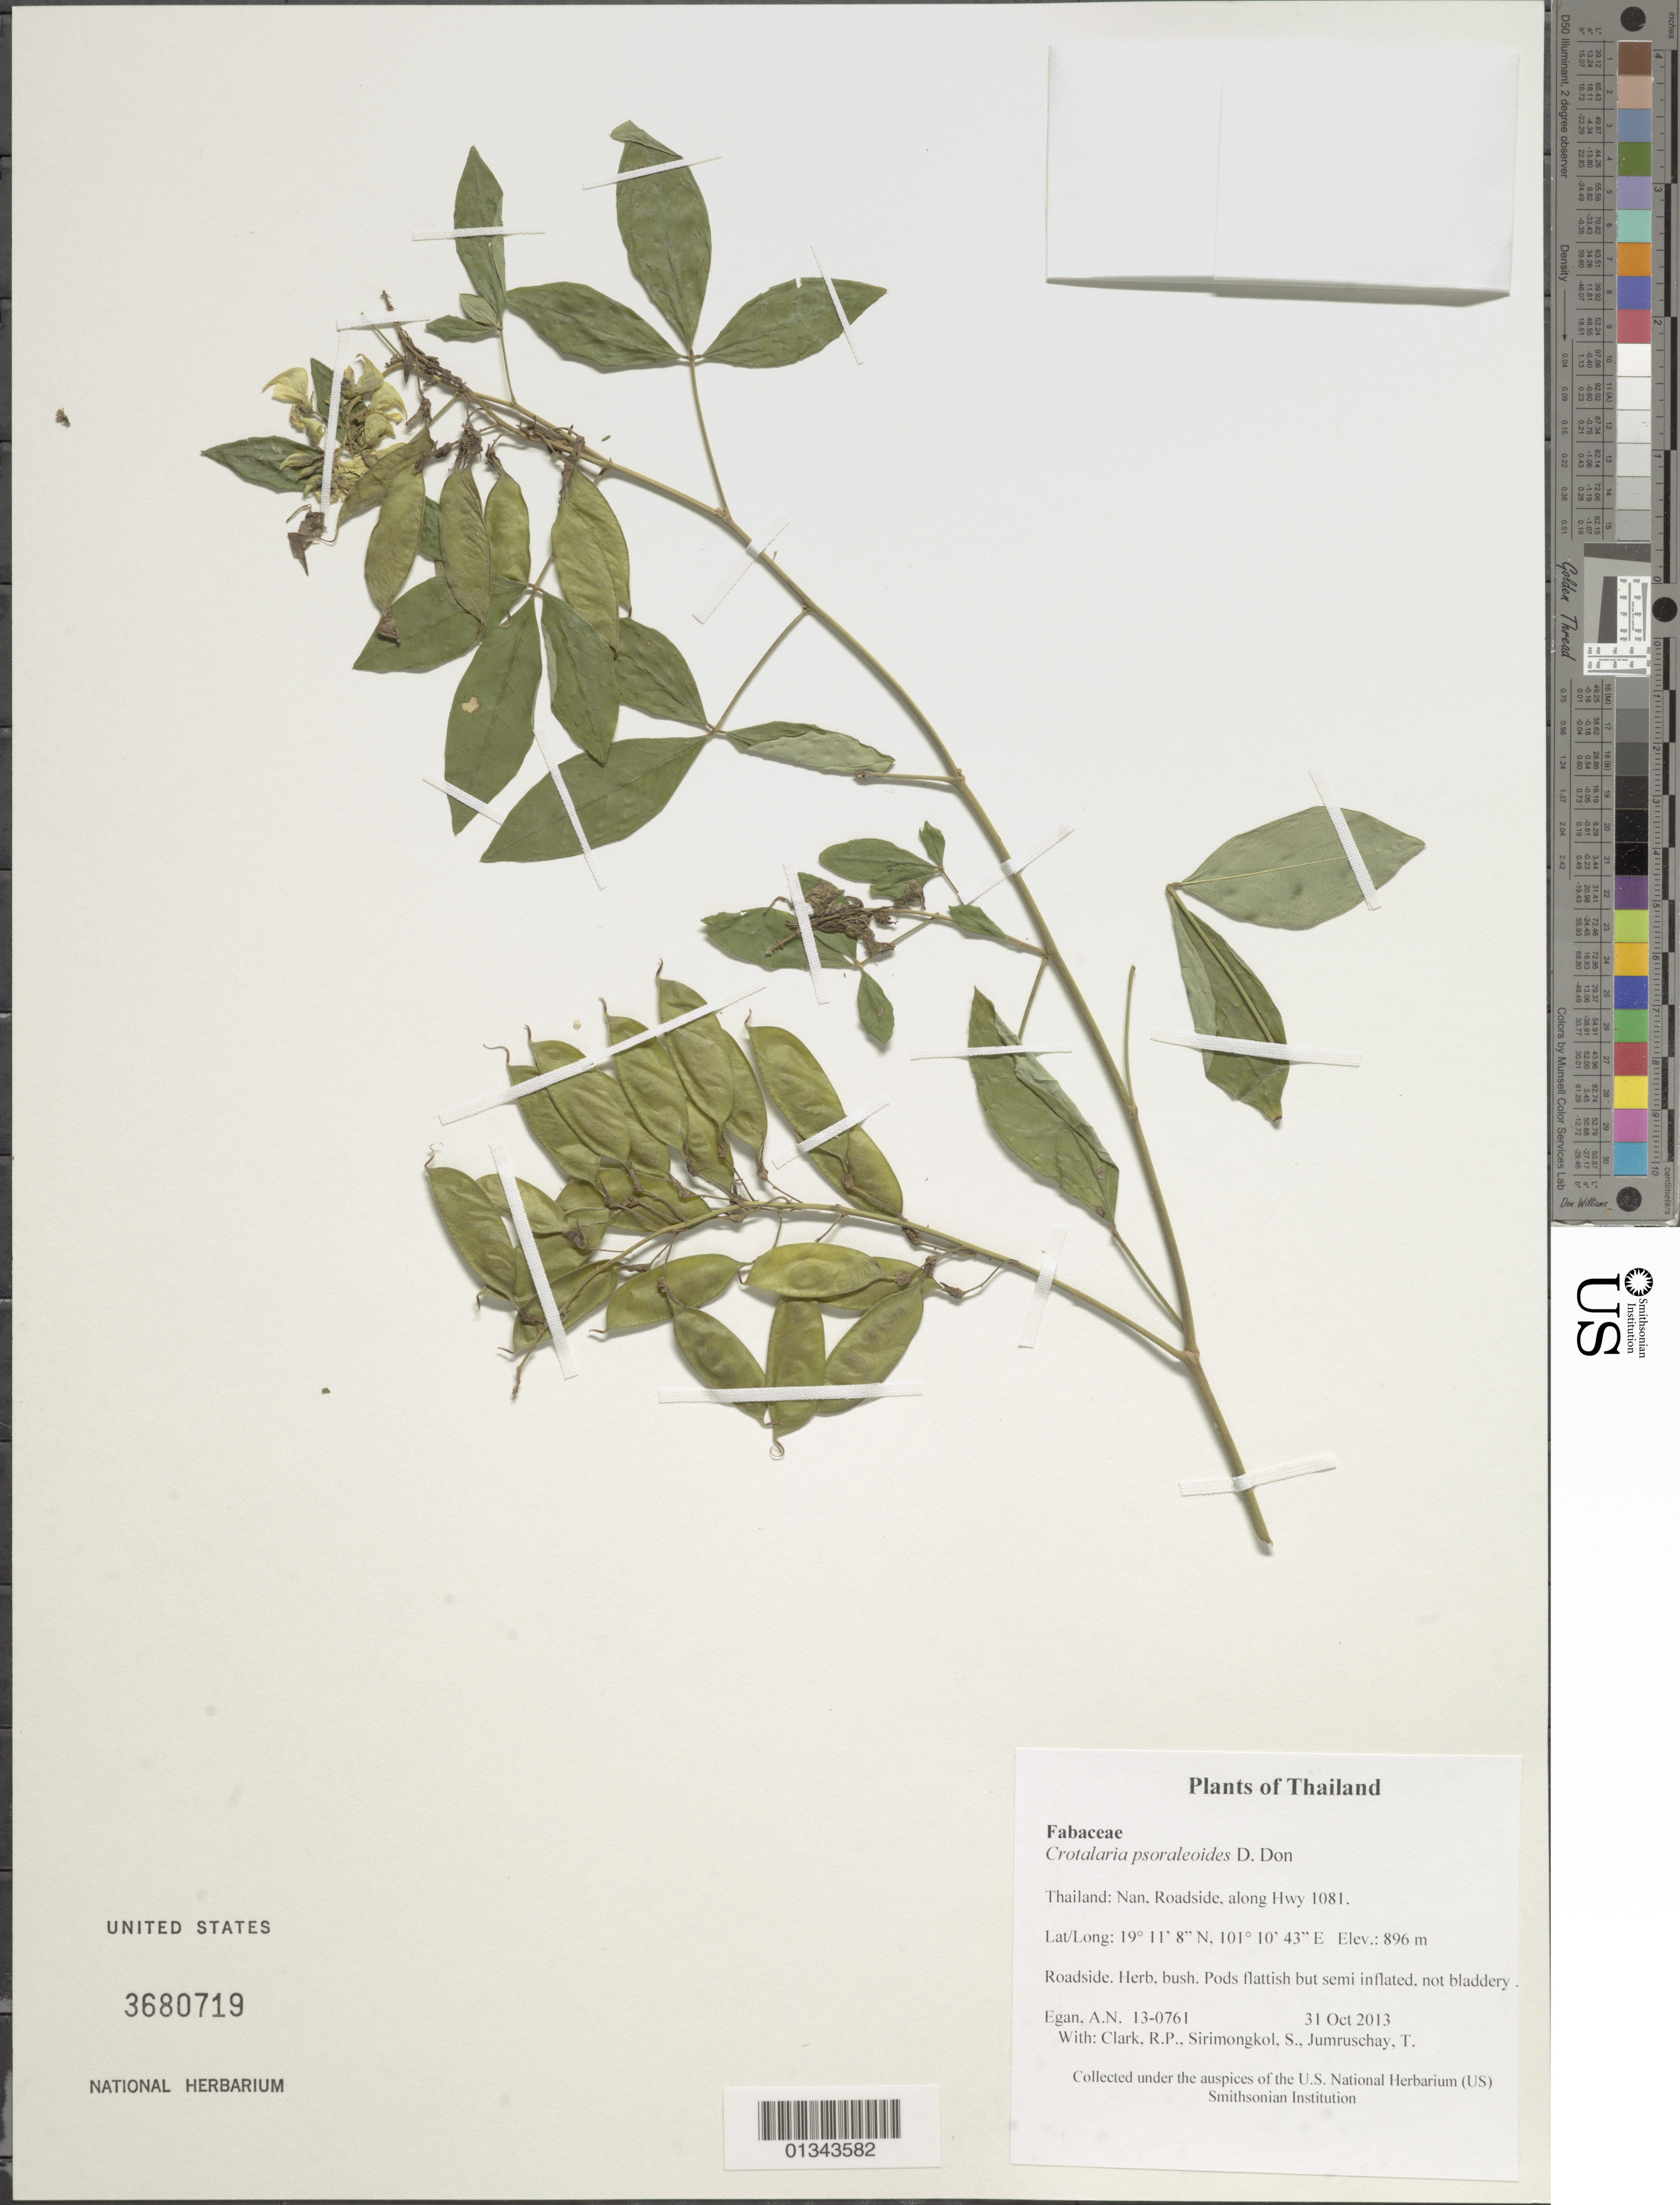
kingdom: Plantae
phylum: Tracheophyta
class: Magnoliopsida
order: Fabales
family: Fabaceae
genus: Crotalaria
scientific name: Crotalaria psoraleoides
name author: D. Don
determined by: Egan, Ashley N., (US), Smithsonian Institution - National Museum of Natural History (UNITED STATES)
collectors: A. N. Egan, R. P. Clark, S. Sirimongkol & T. Jumruschay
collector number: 13-0761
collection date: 2013-10-31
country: Thailand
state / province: Nan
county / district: Bo Kluea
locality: Roadside, along Hwy 1081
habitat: Roadside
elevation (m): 896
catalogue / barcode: US 3680719